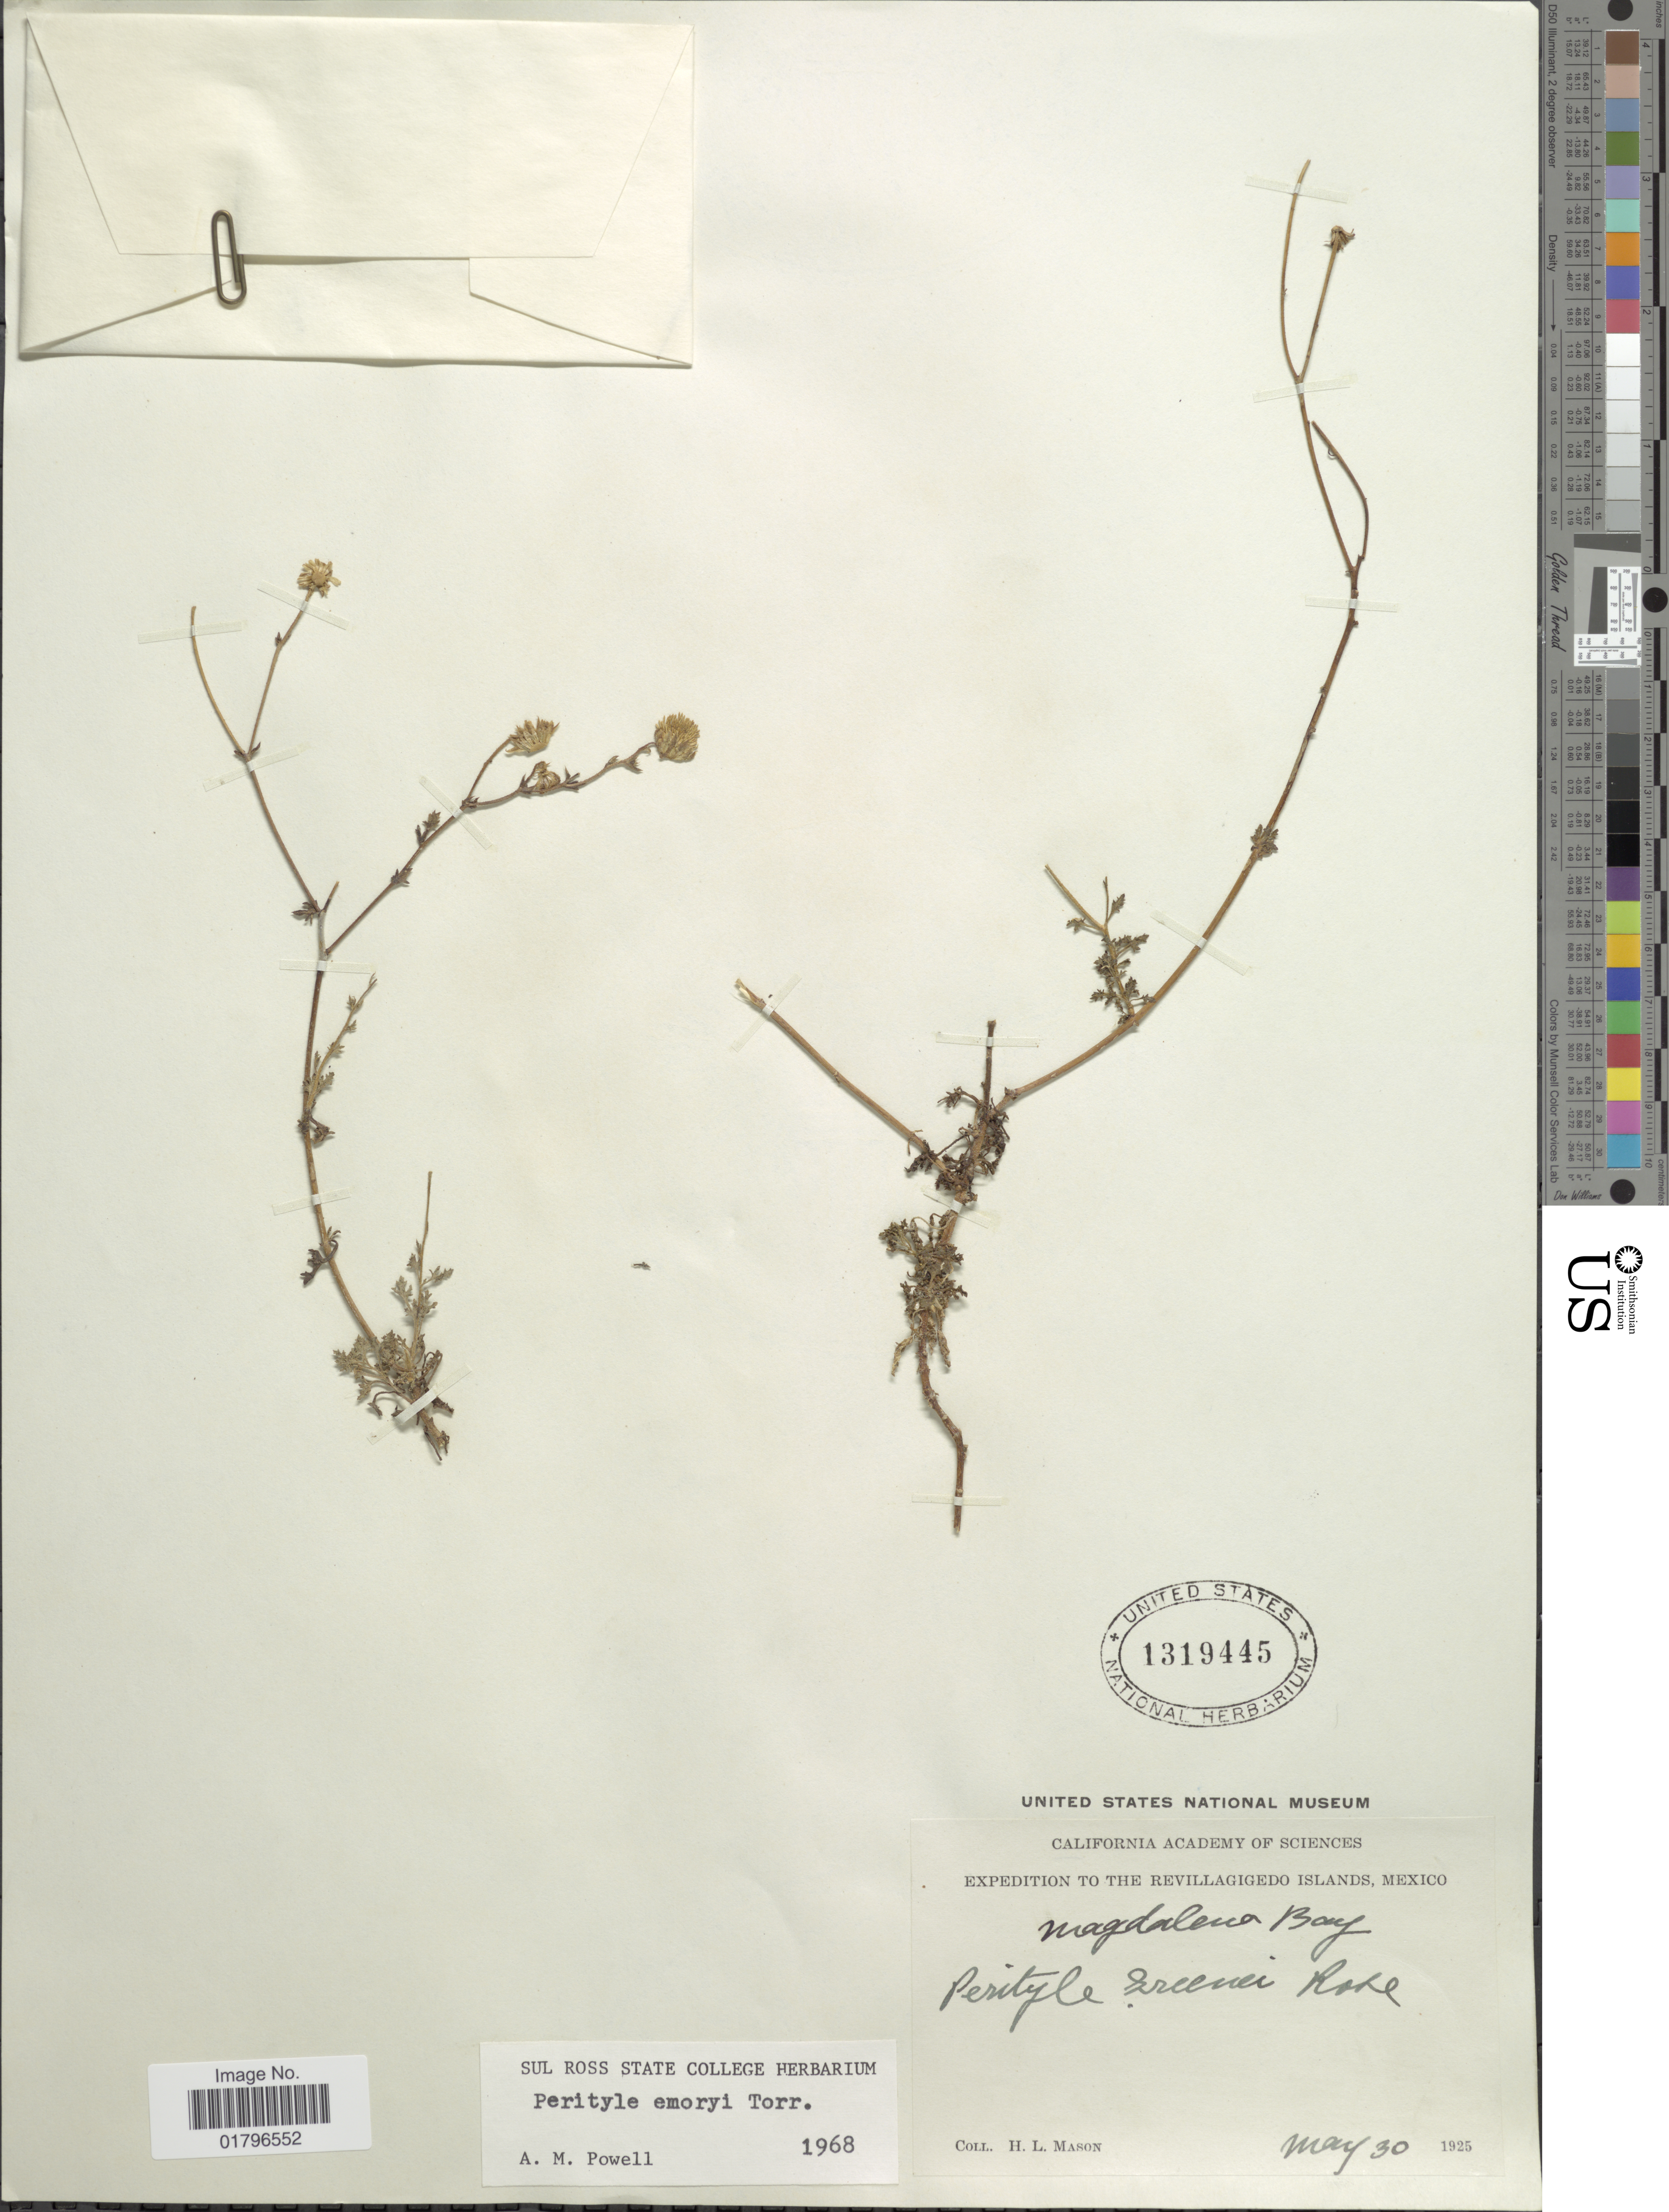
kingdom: Plantae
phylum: Tracheophyta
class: Magnoliopsida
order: Asterales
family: Asteraceae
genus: Perityle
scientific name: Perityle emoryi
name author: Torr.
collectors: H. L. Mason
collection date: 1925-05-30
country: Mexico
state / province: Colima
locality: Revillagigedo islands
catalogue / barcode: US 1319445